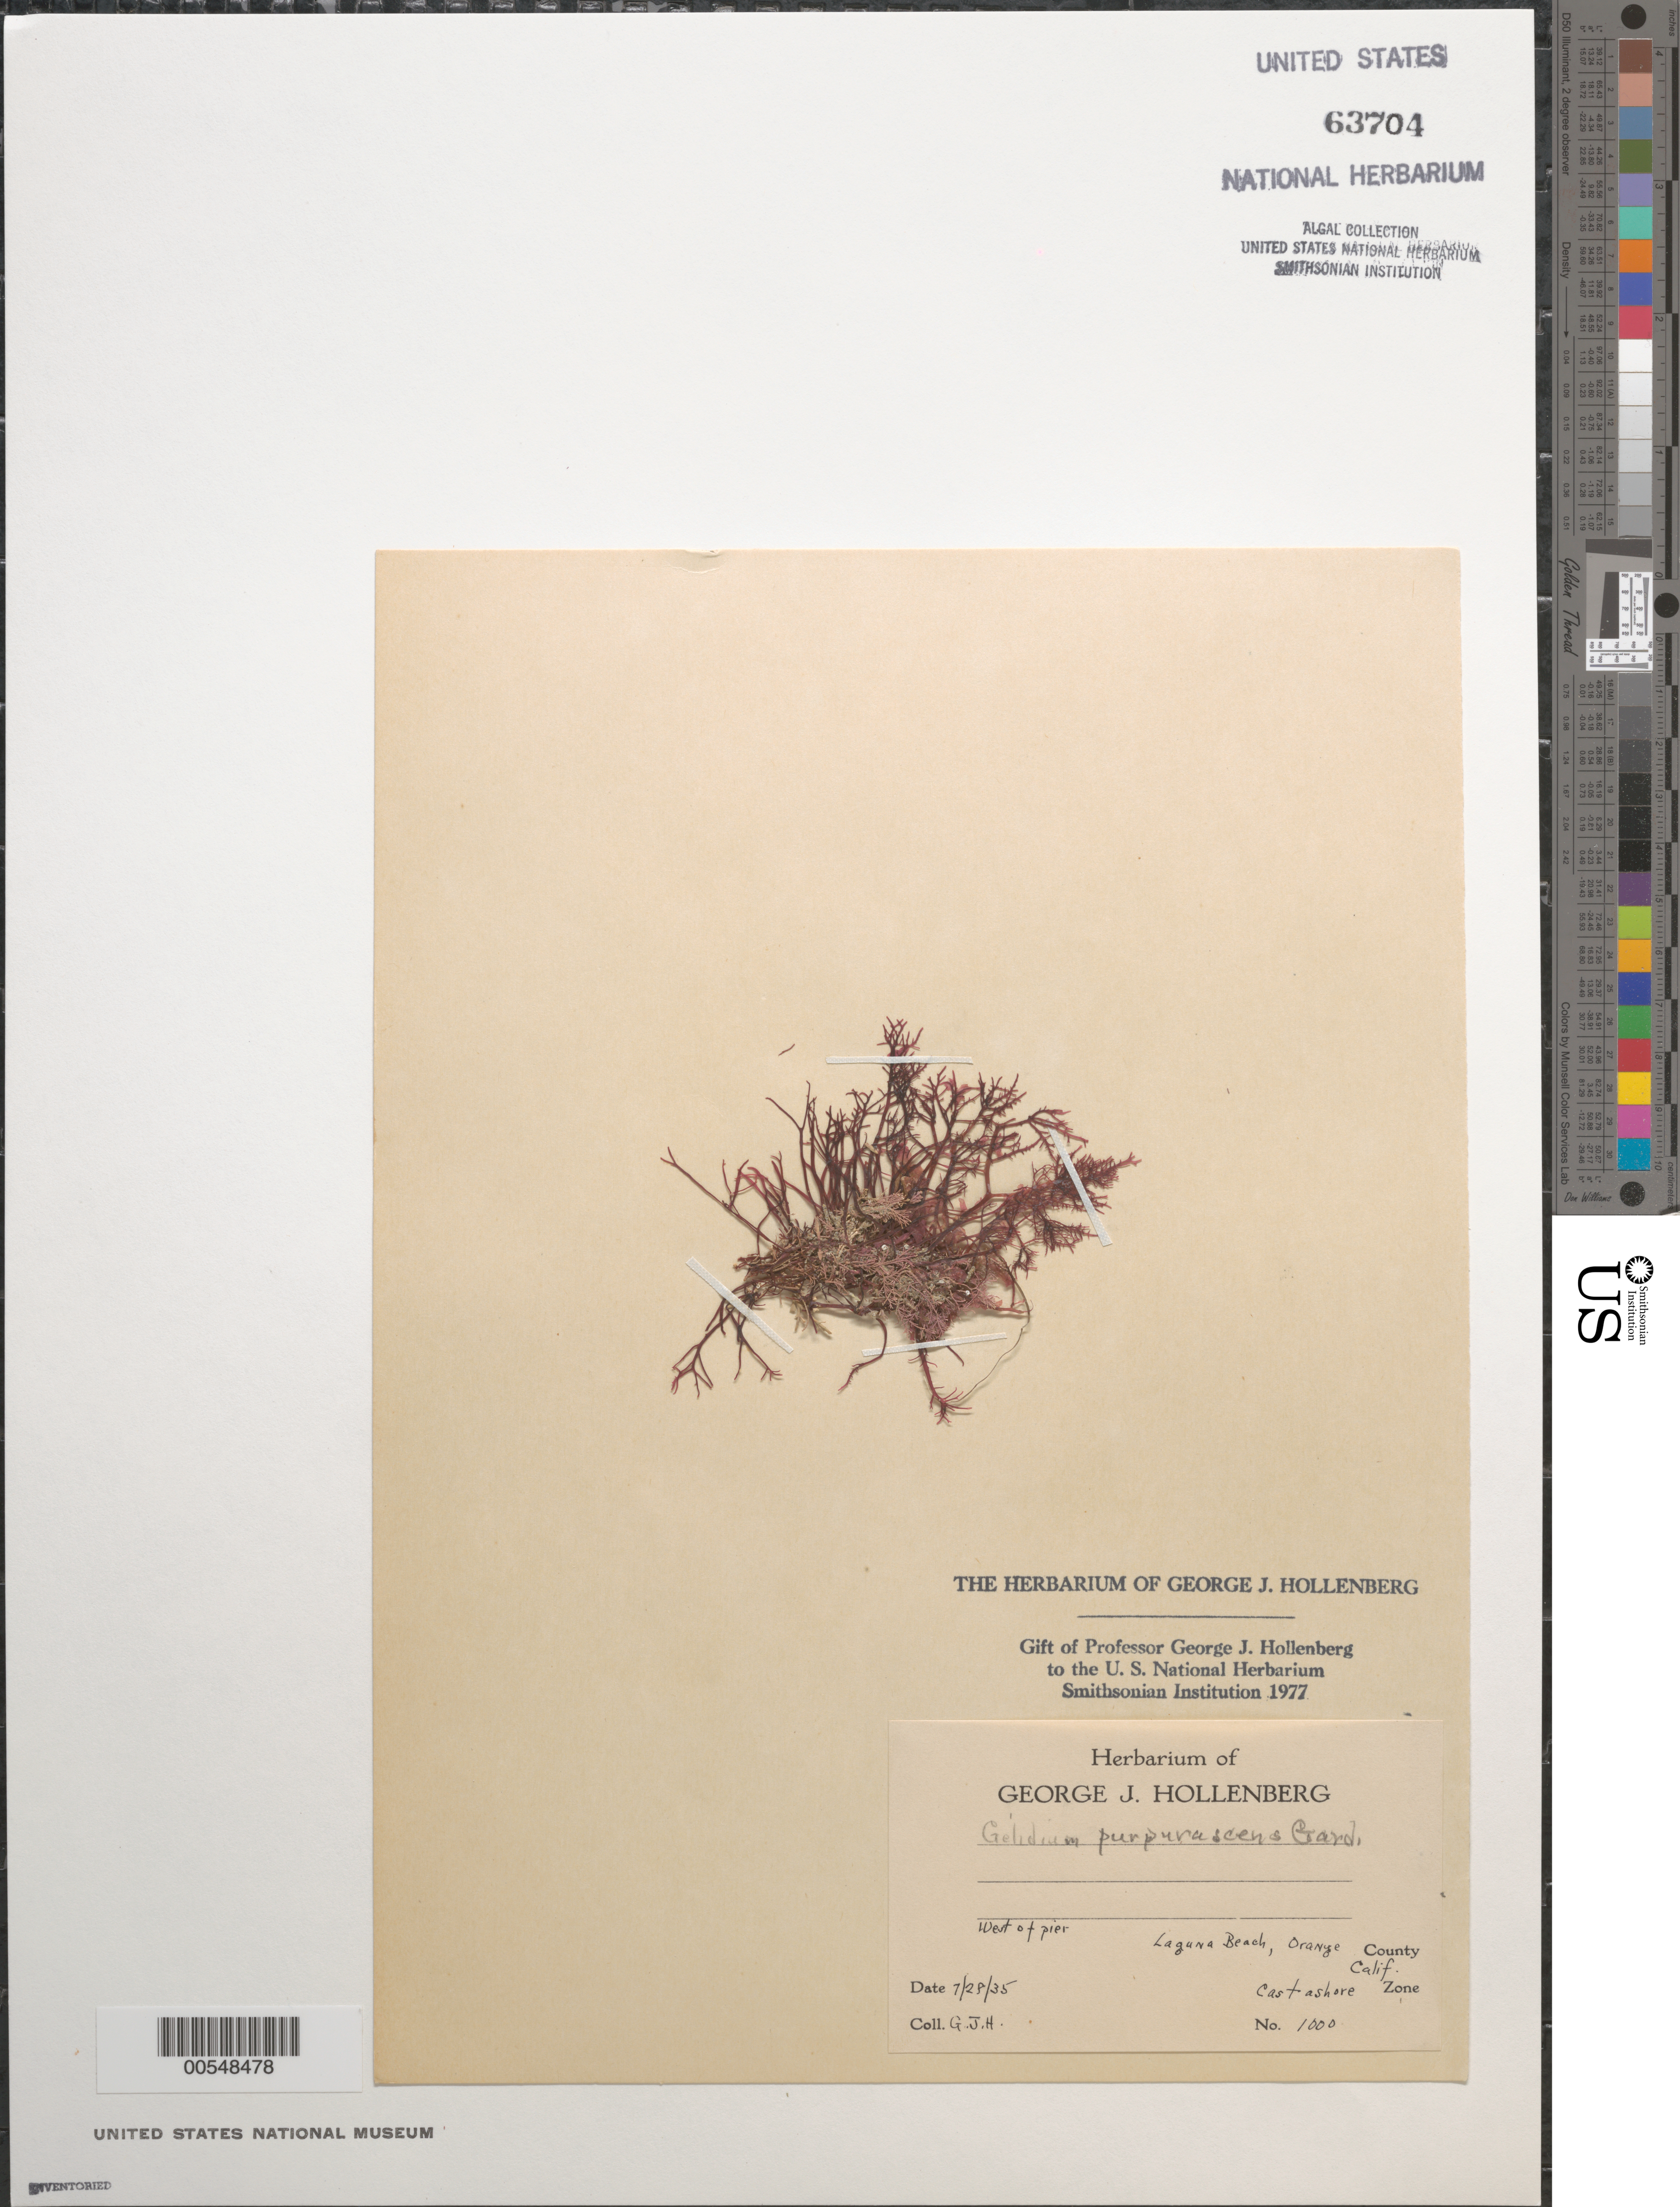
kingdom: Plantae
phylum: Rhodophyta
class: Florideophyceae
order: Gelidiales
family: Gelidiaceae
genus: Gelidium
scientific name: Gelidium purpurascens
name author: N.L. Gardner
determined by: Hollenberg, George J.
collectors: G. Hollenberg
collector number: GJH 1000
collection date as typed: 28 Jul 1935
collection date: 1935-07-28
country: United States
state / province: California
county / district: Orange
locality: Laguna Beach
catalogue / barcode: US 63704